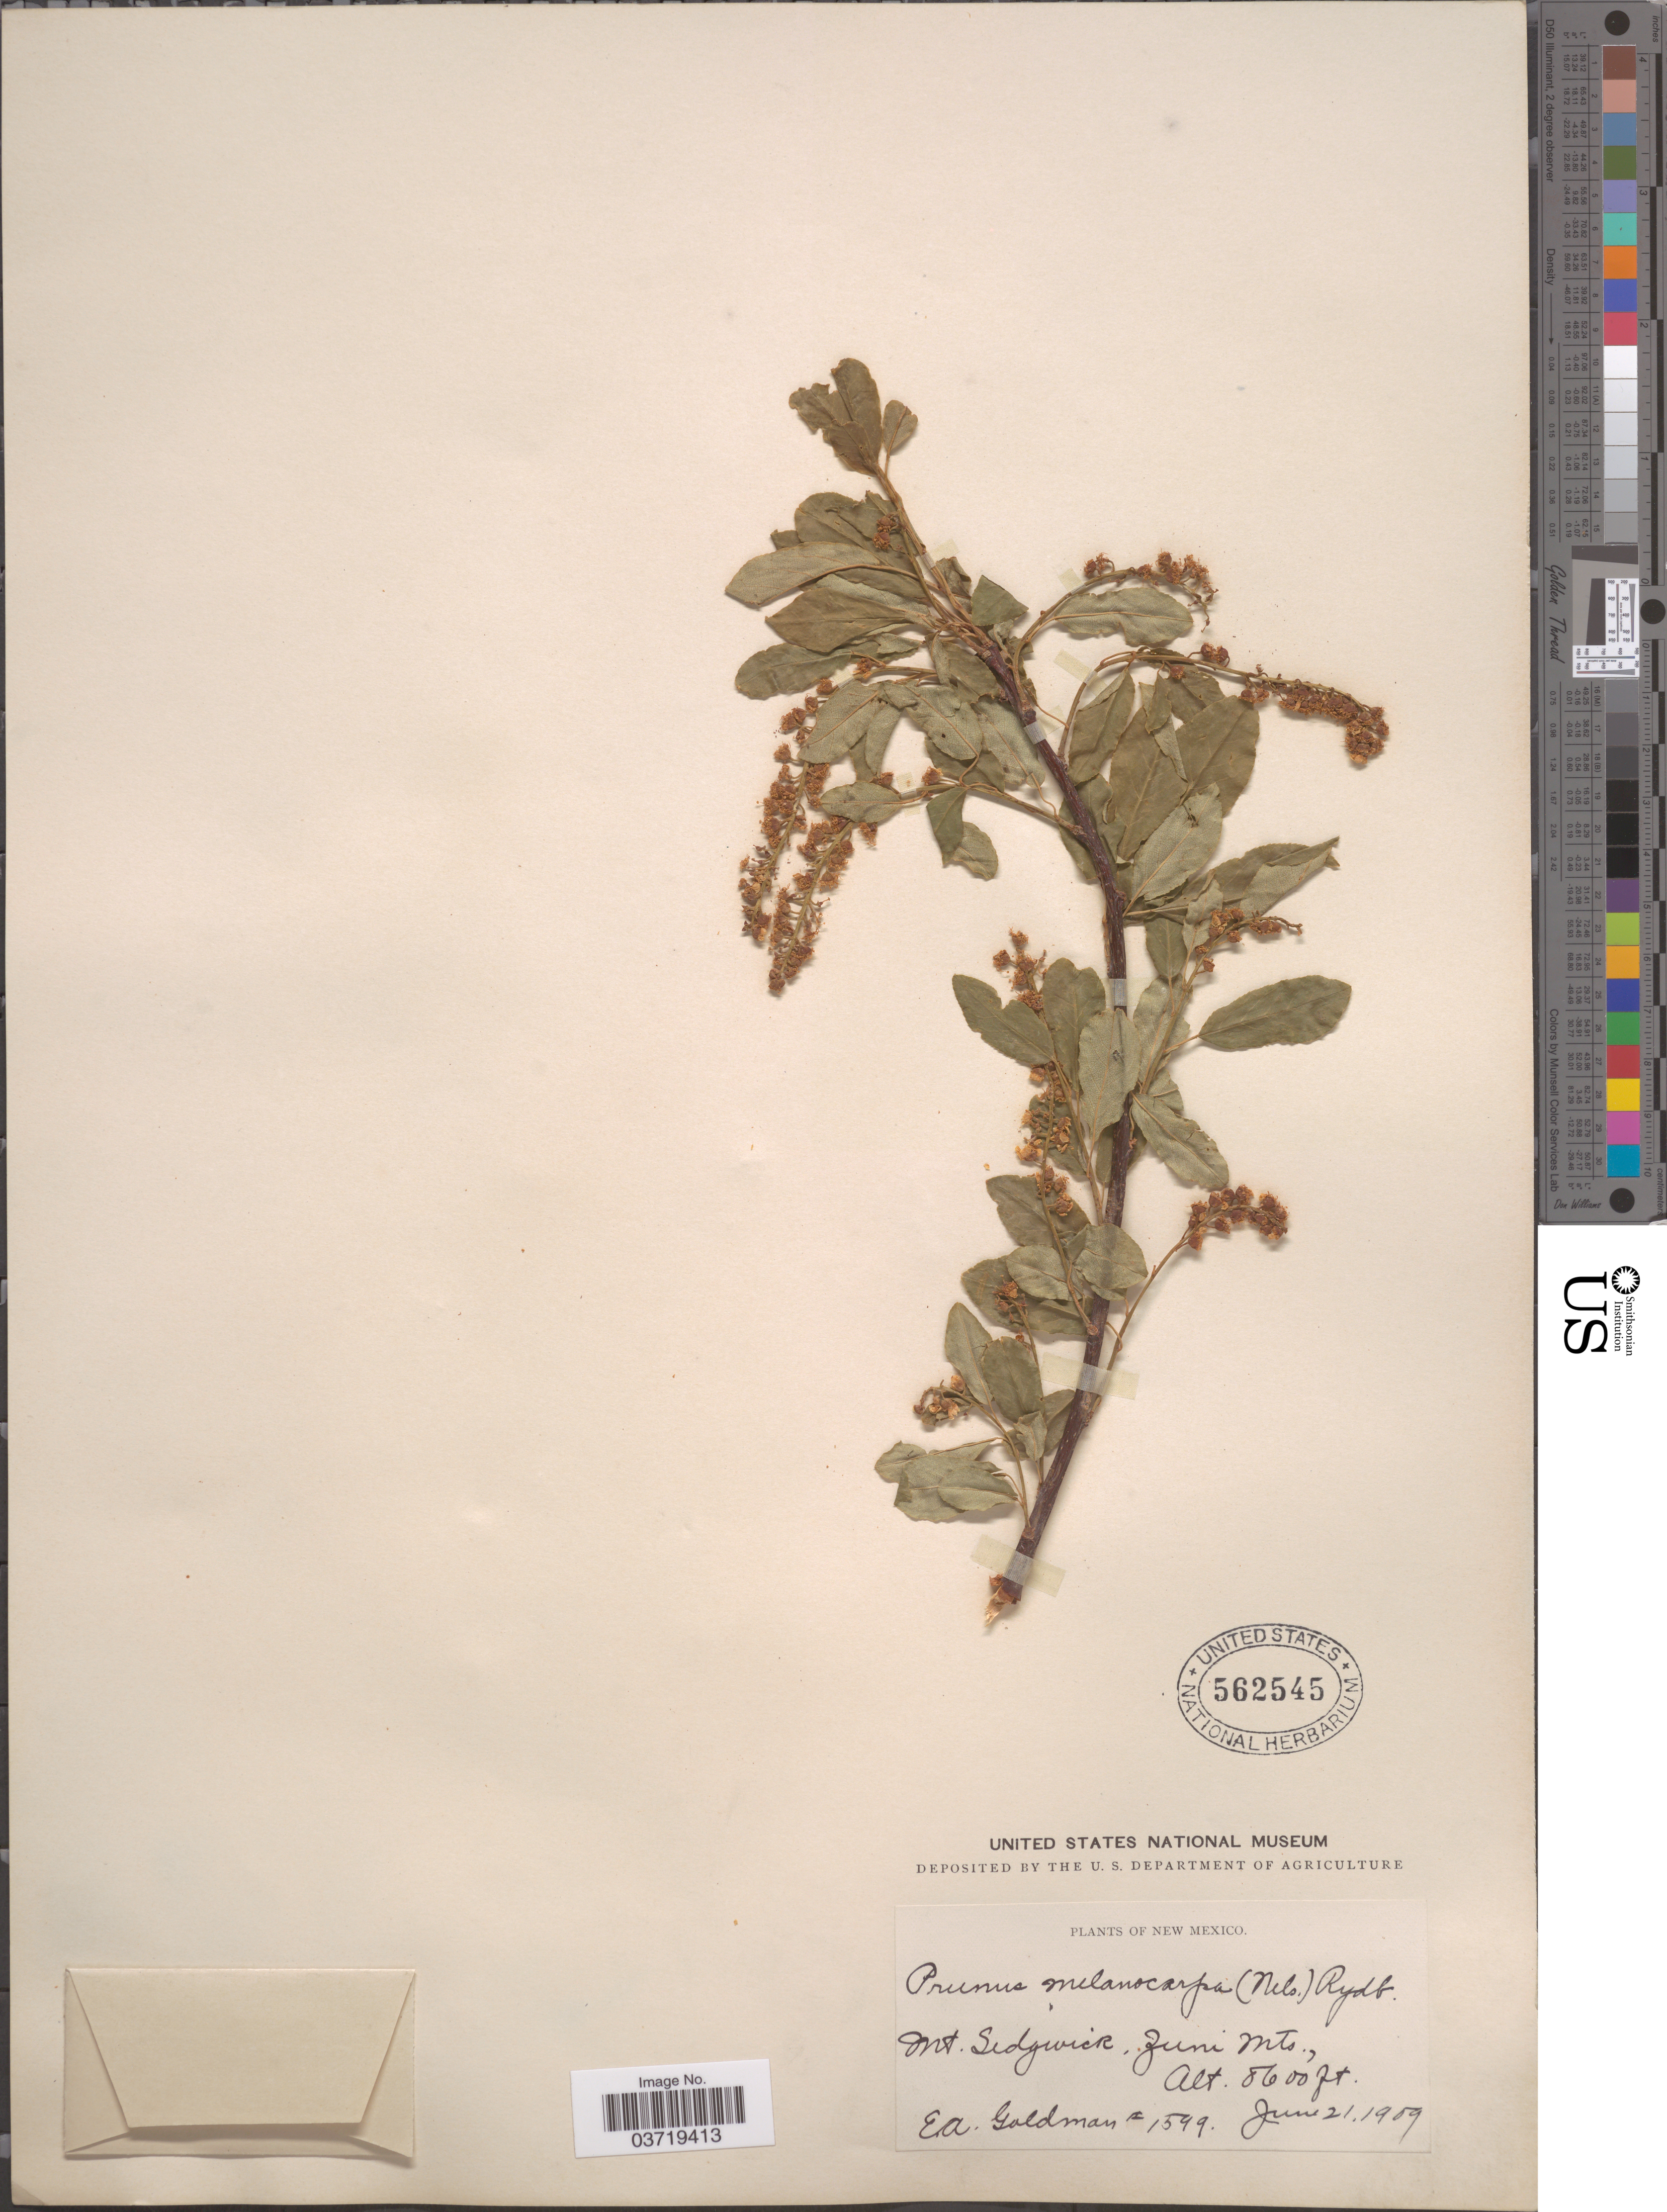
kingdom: Plantae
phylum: Tracheophyta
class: Magnoliopsida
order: Rosales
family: Rosaceae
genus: Prunus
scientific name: Prunus virginiana var. demissa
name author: (Nutt.) Torr.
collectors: E. A. Goldman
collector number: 1599*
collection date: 1909-06-21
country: United States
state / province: New Mexico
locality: Mt. Sedgwick, Zuni Mts.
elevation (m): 2621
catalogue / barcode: US 562545